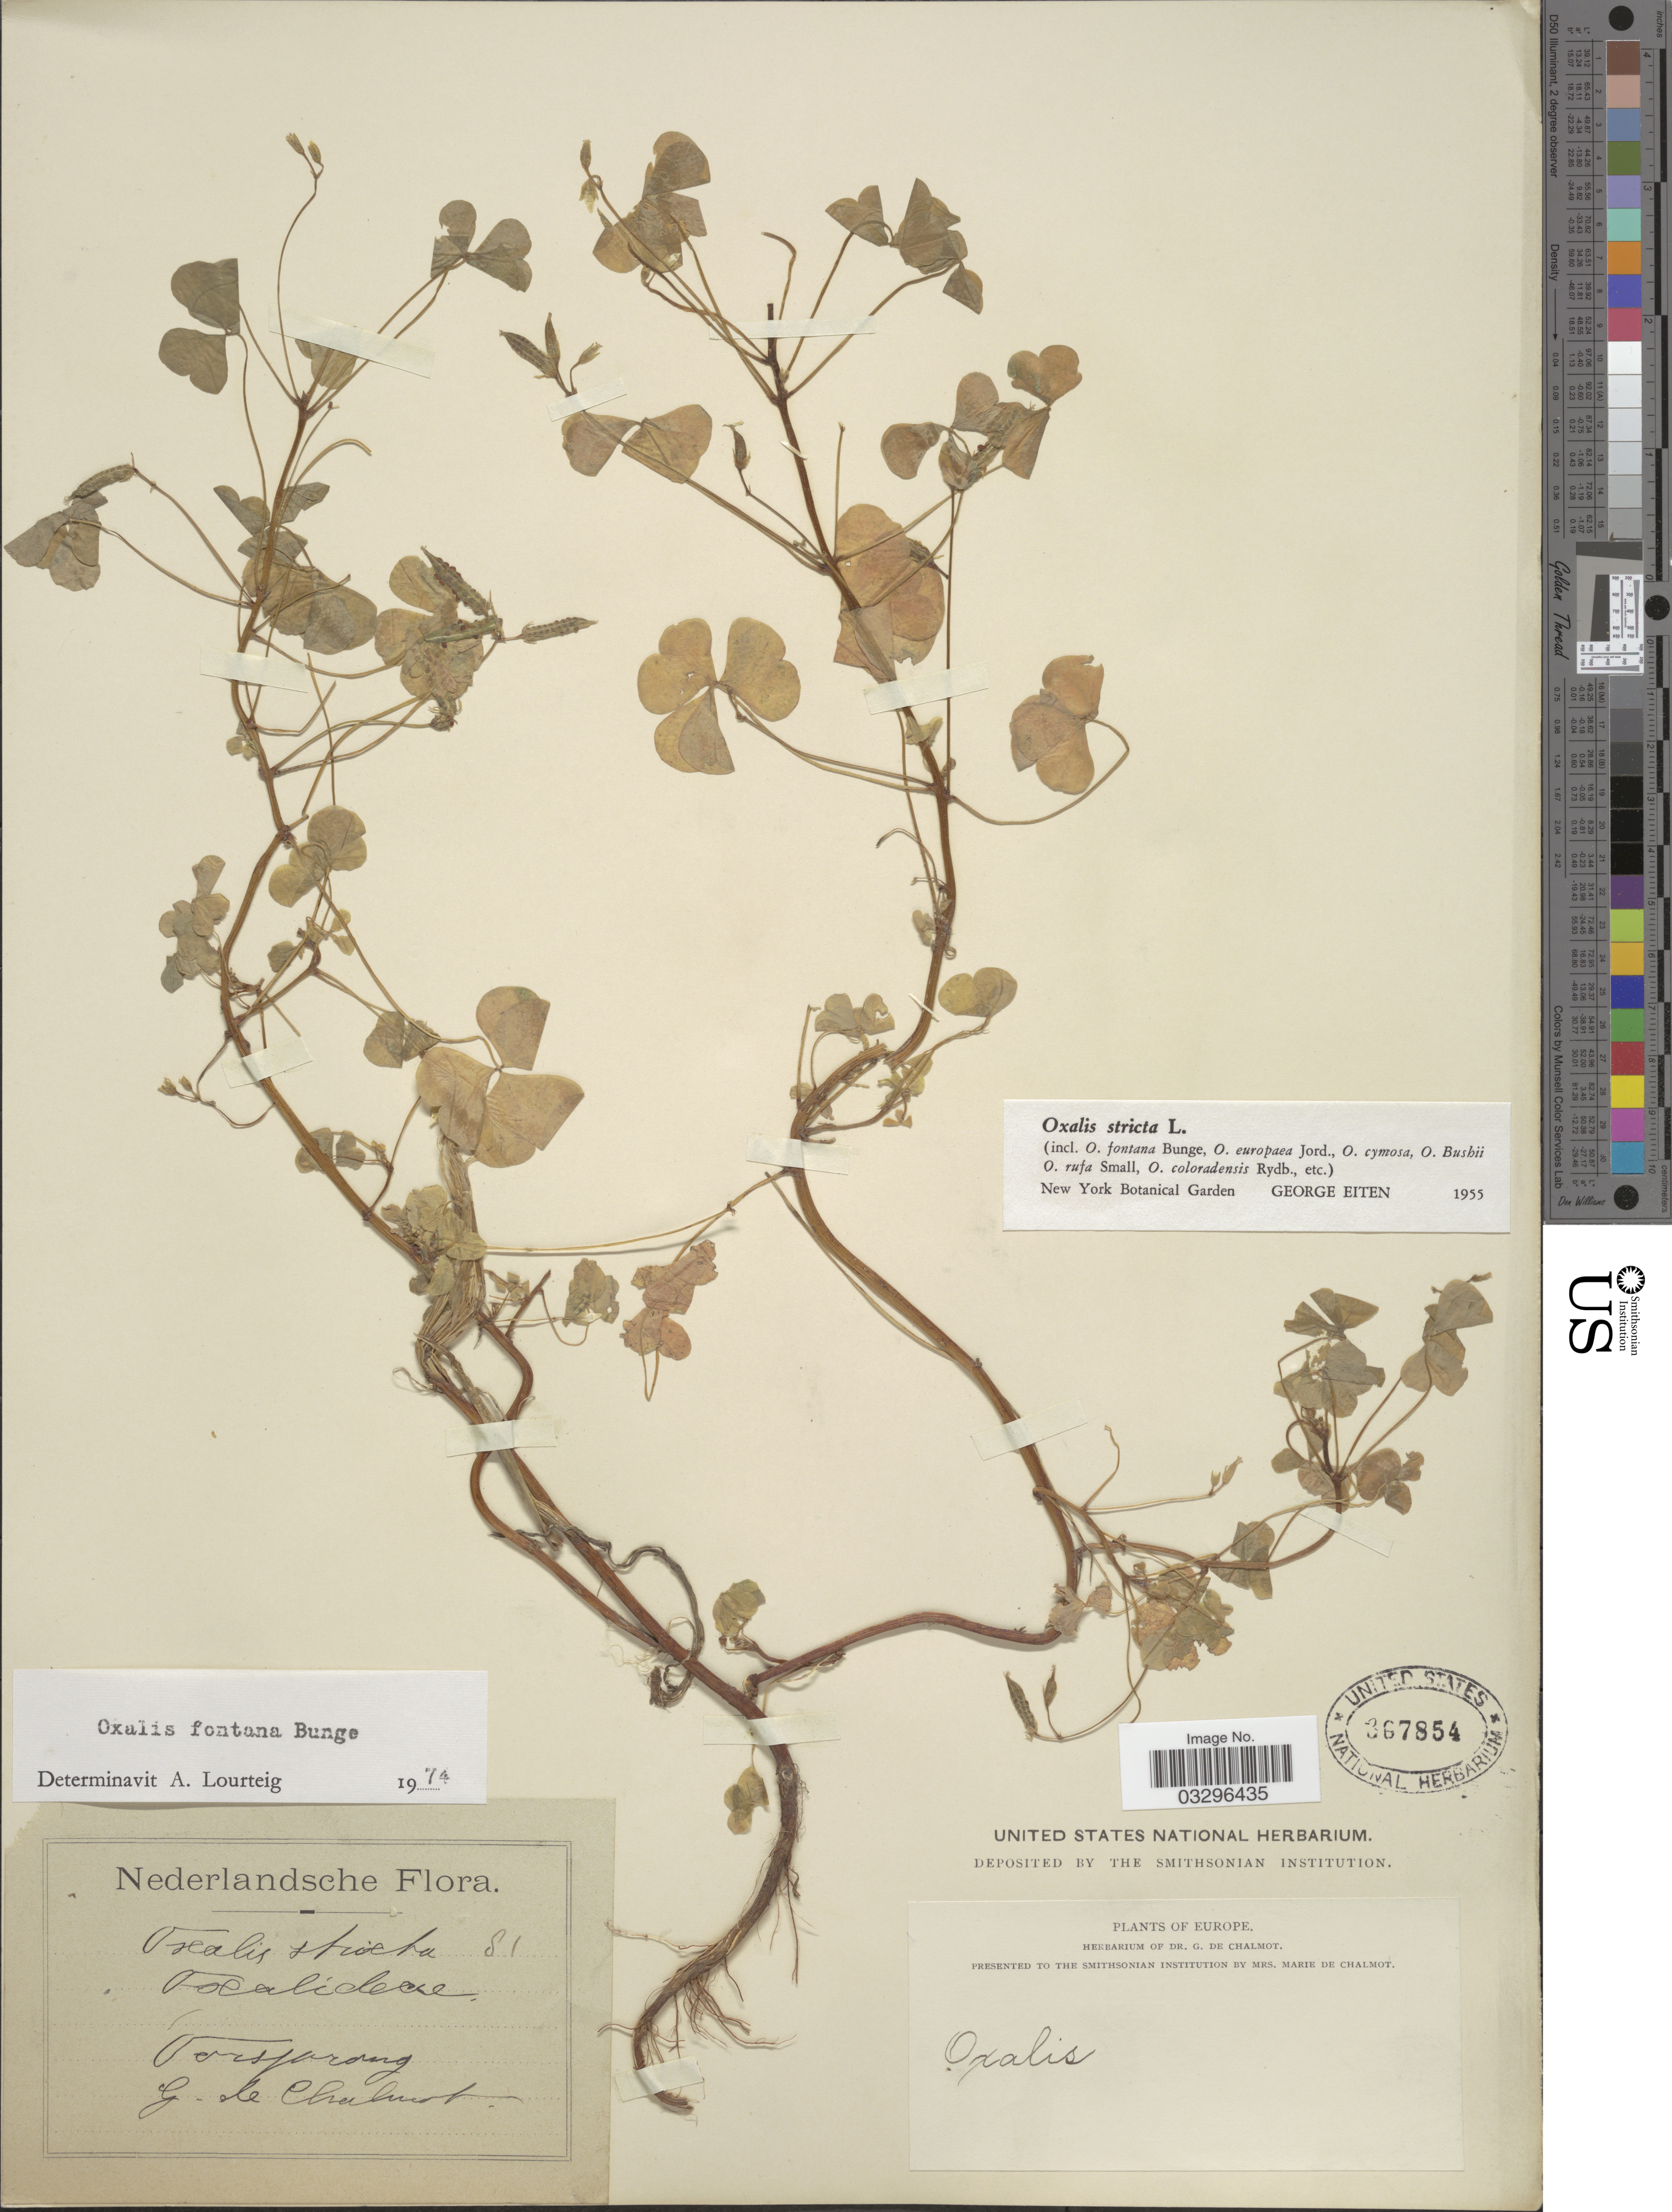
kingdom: Plantae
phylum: Tracheophyta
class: Magnoliopsida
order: Oxalidales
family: Oxalidaceae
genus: Oxalis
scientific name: Oxalis fontana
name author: Bunge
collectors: G. de Chalmot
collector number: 81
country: Netherlands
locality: Versprong [interpreted].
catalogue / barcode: US 367854